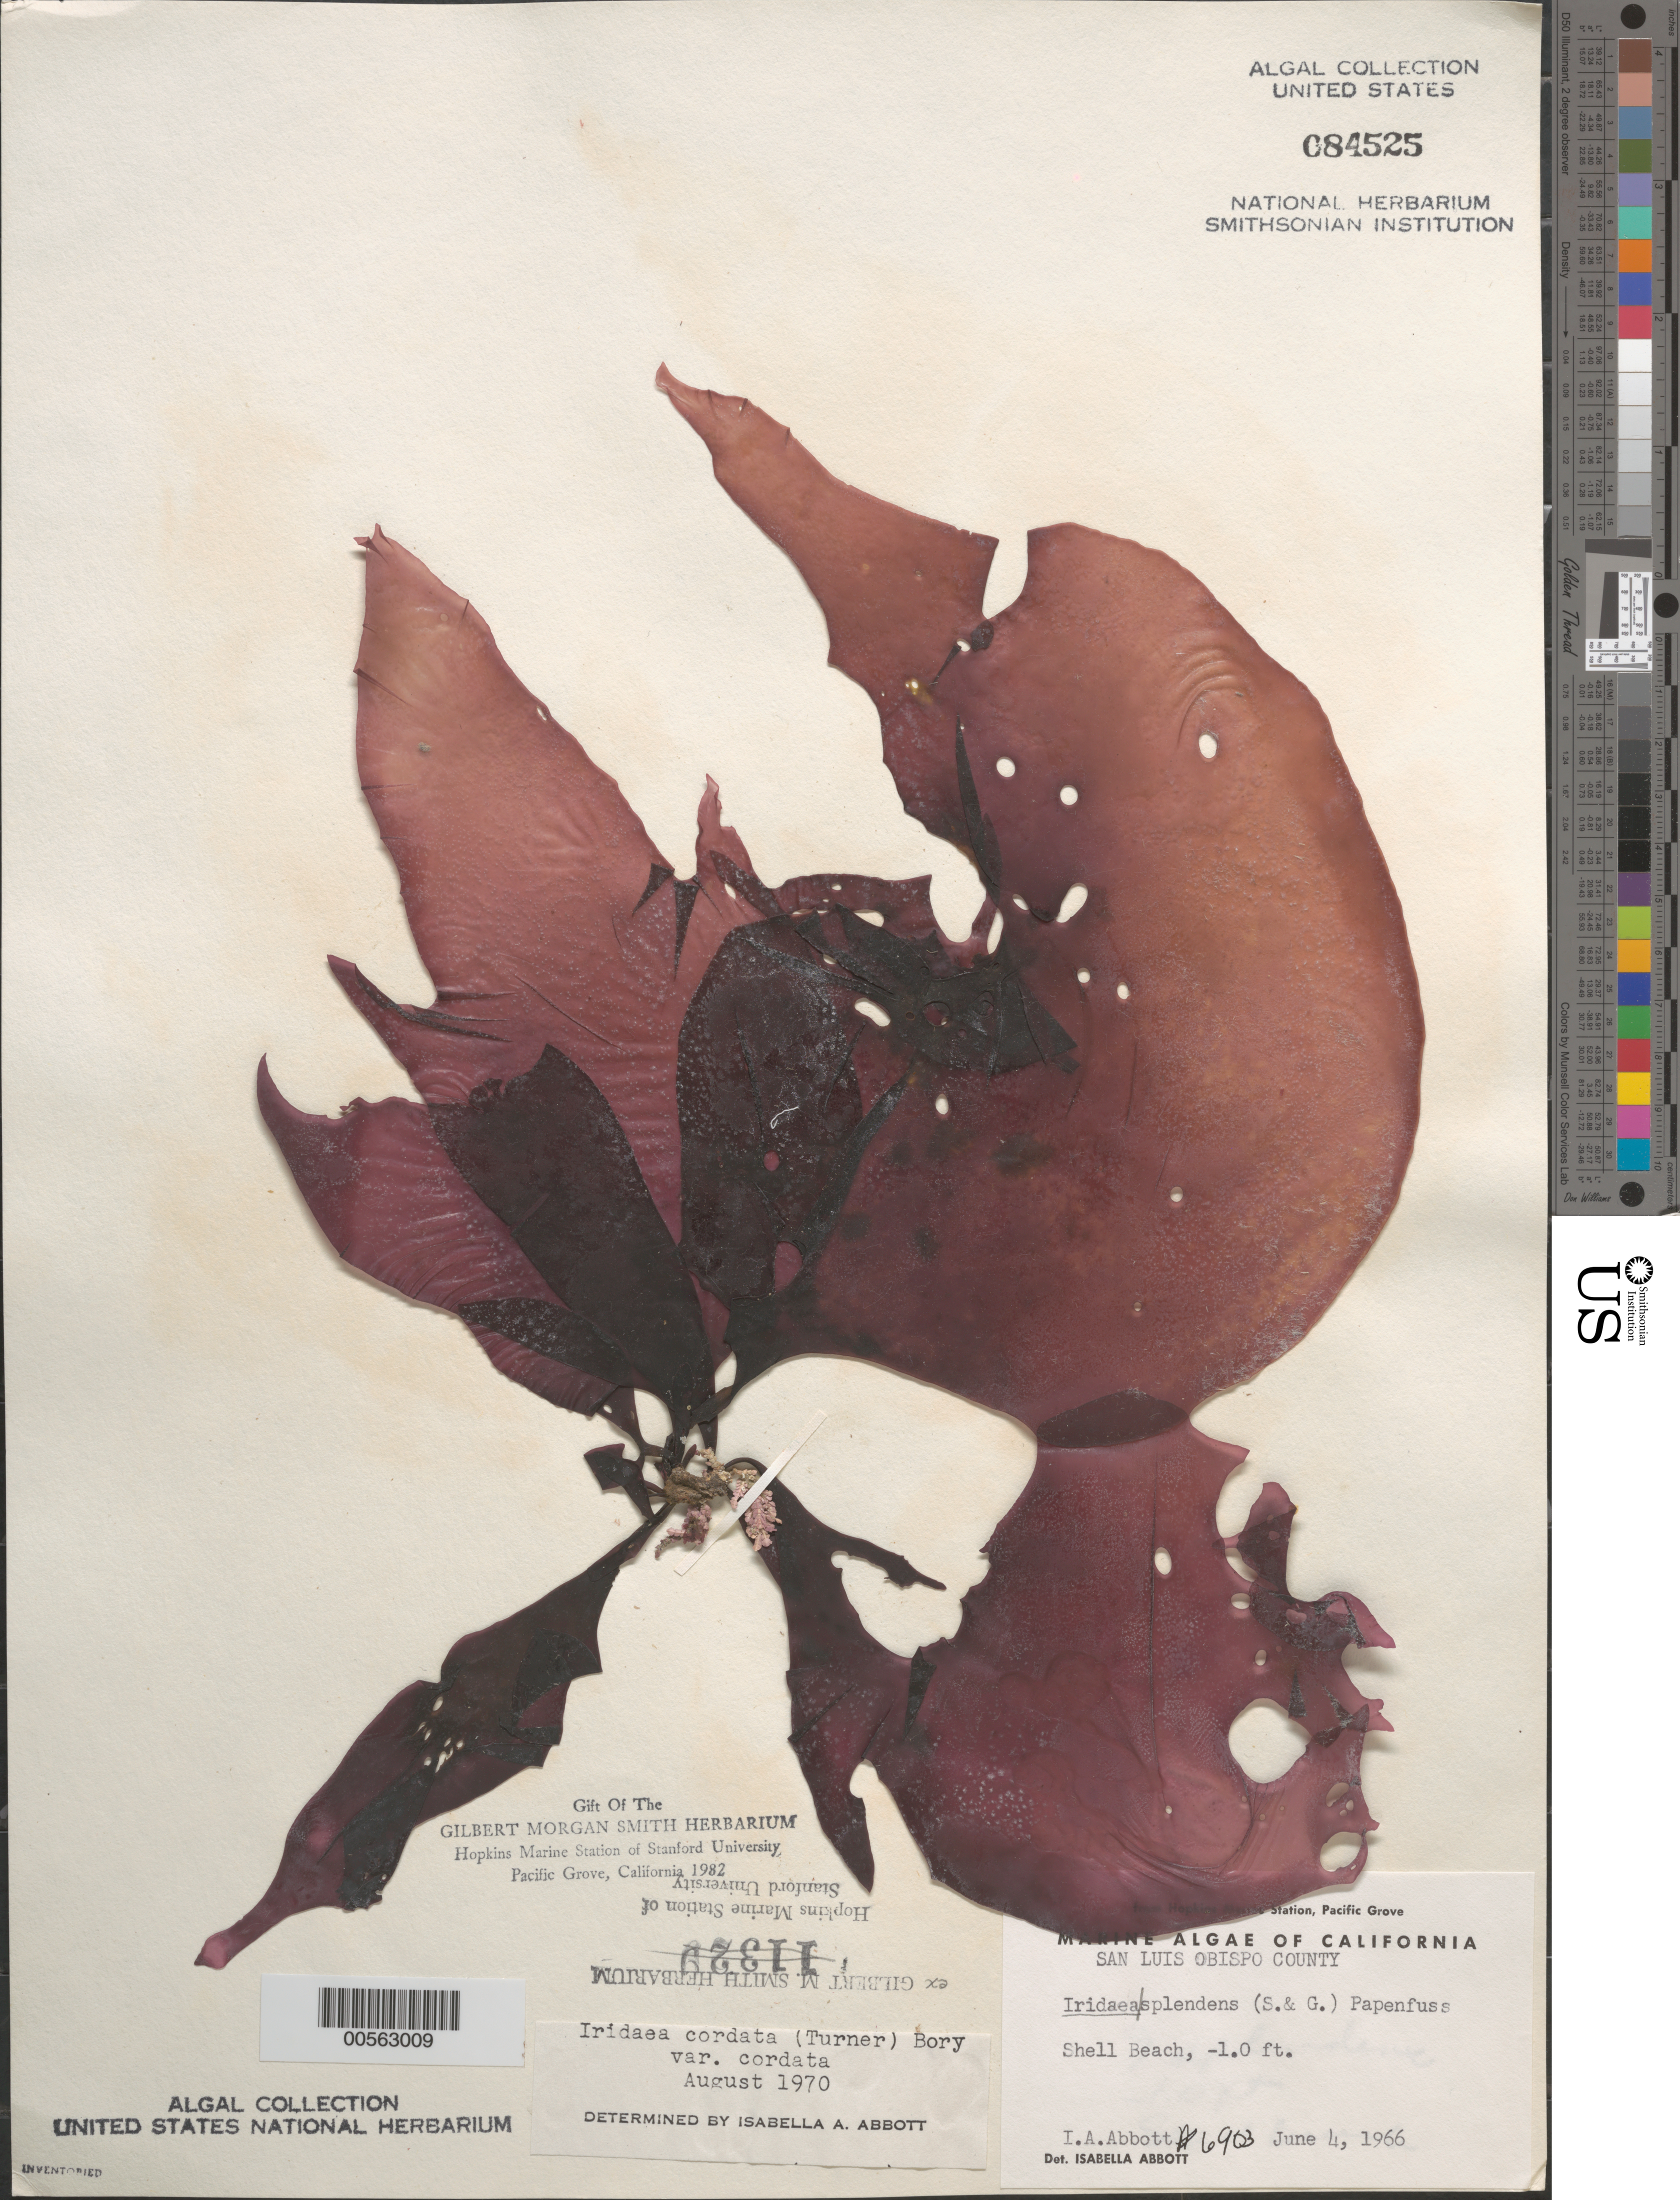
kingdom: Plantae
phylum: Rhodophyta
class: Florideophyceae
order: Gigartinales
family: Gigartinaceae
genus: Iridaea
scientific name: Iridaea cordata var. cordata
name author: (Turner) Bory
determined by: Abbott, Isabella A.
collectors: I. A. Abbott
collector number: IAA 6903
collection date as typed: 04 Jun 1966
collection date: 1966-06-04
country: United States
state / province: California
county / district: San Luis Obispo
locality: Shell Beach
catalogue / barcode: US 84525